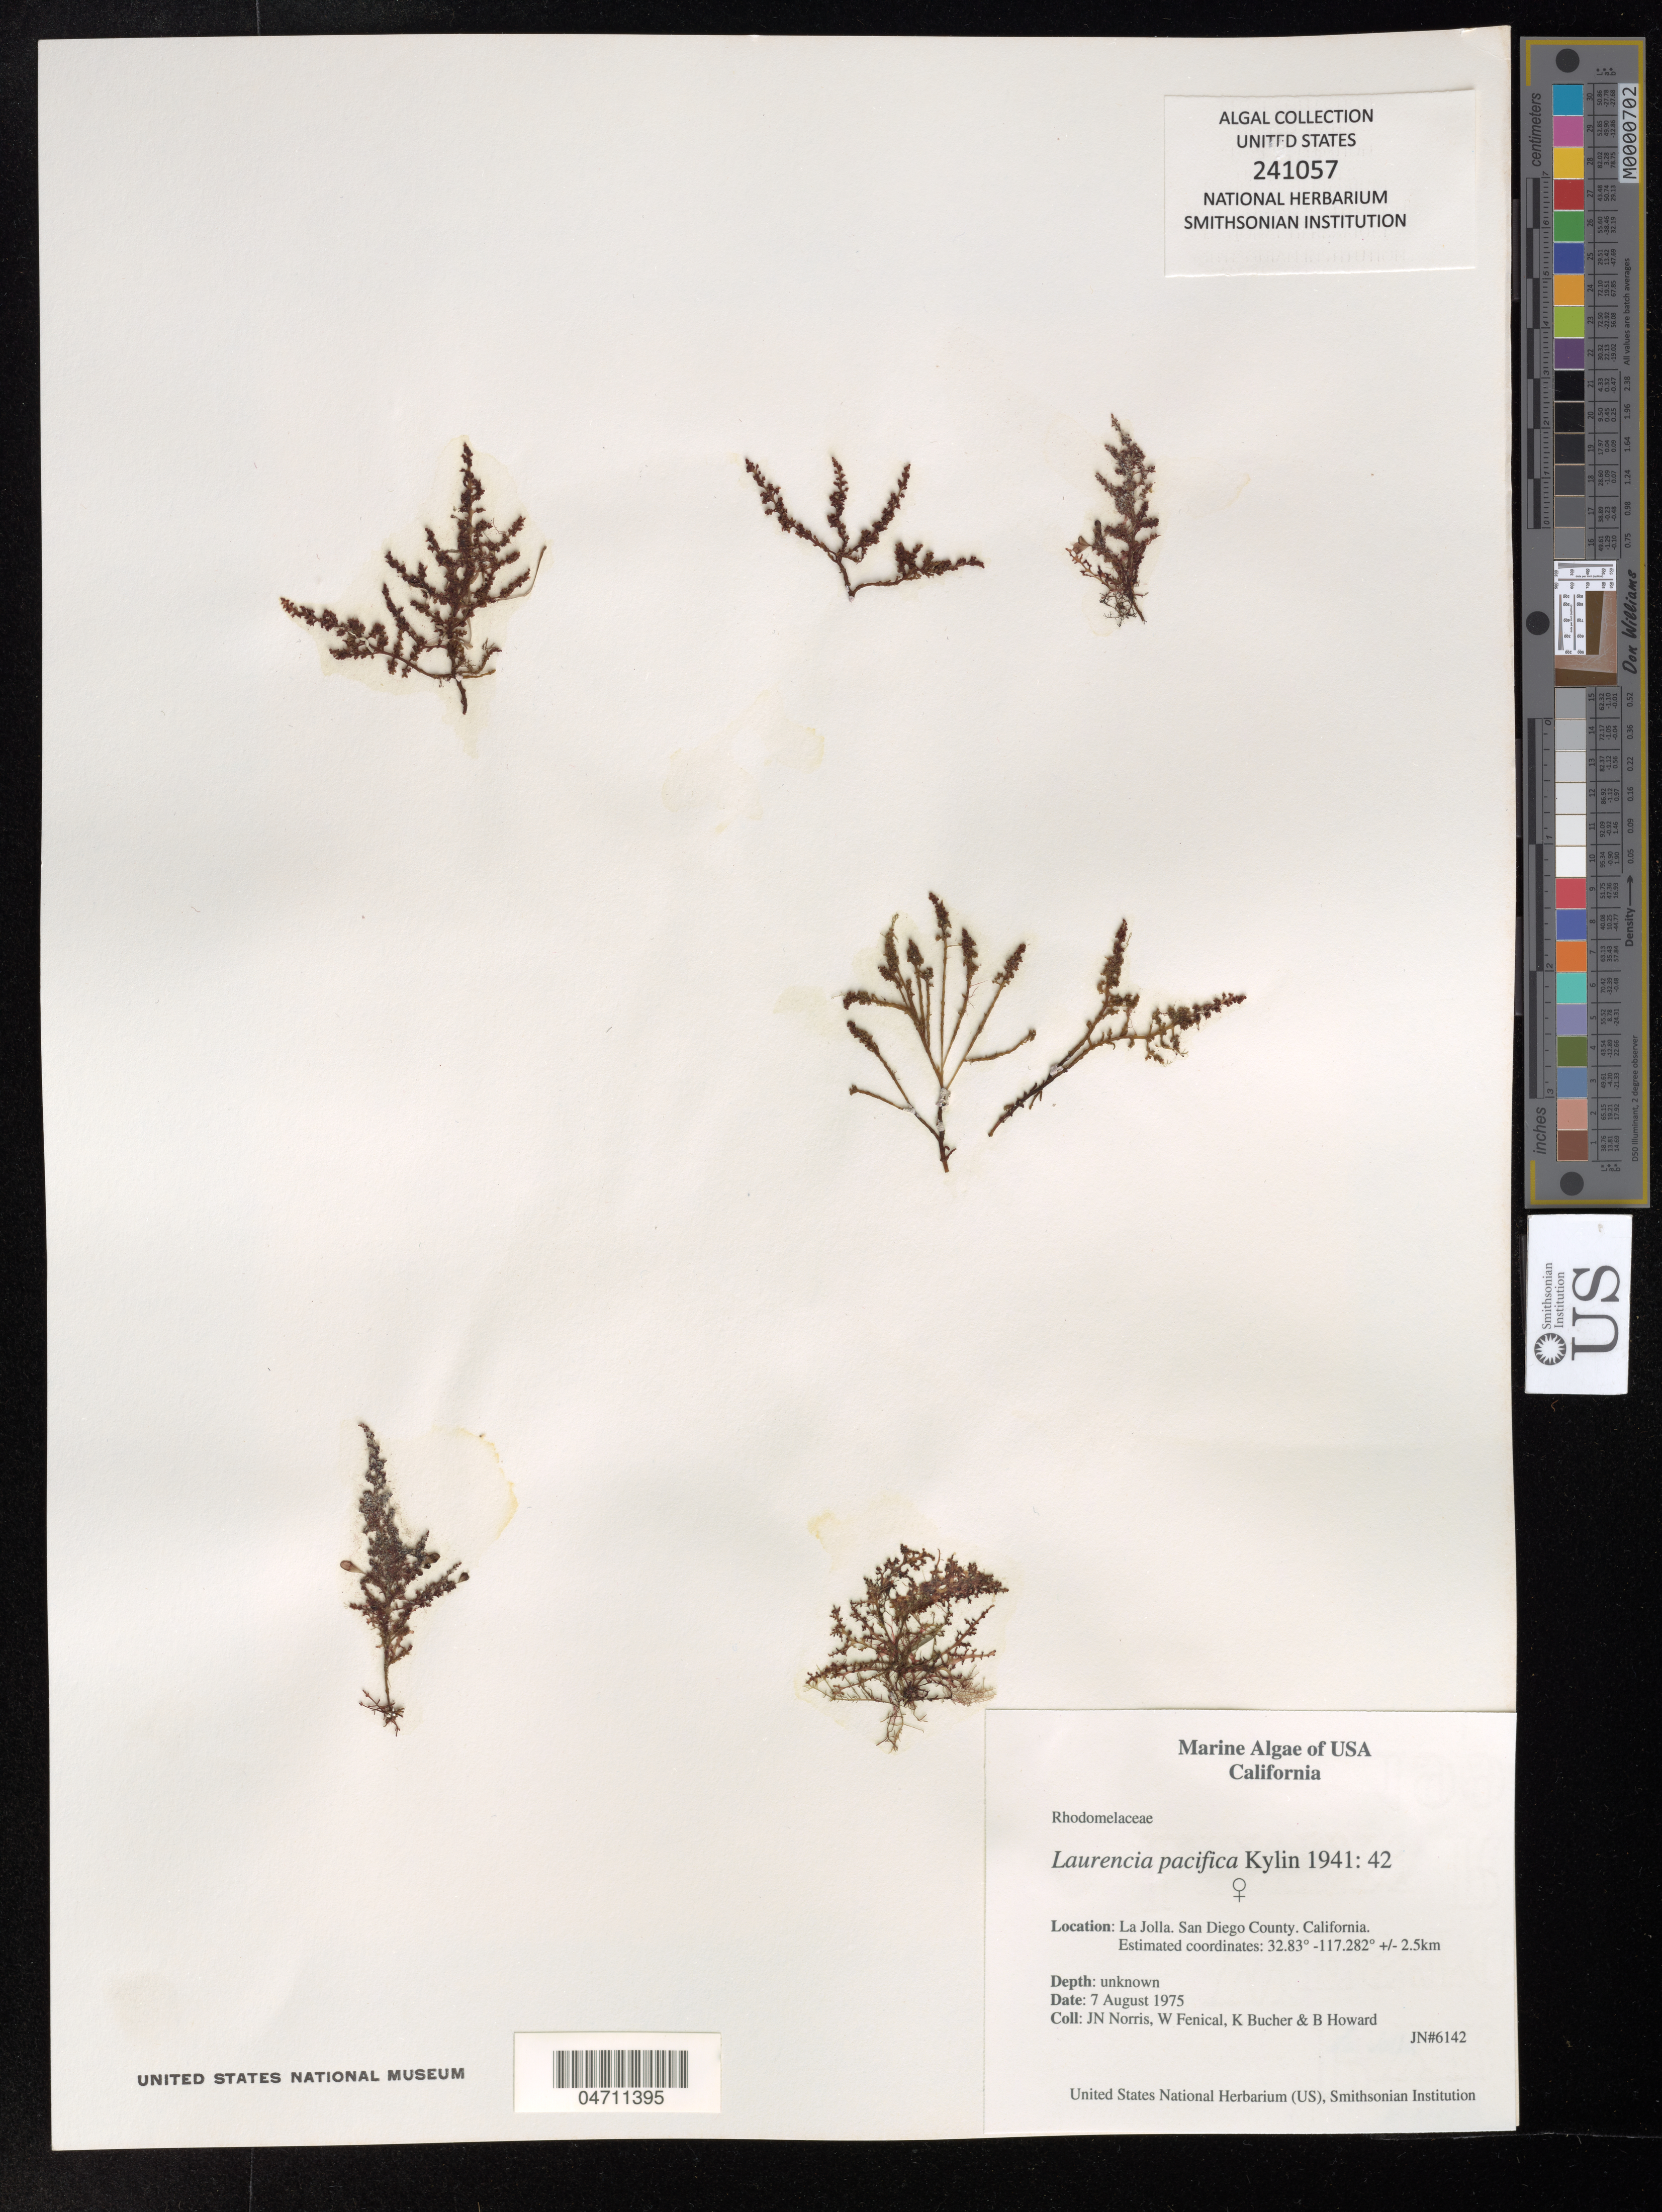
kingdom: Plantae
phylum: Rhodophyta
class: Florideophyceae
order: Ceramiales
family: Rhodomelaceae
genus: Laurencia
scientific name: Laurencia pacifica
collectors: J. Norris, W. Fenical, K. E. Bucher & B. Howard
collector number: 6142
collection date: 1975-08-07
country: United States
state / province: California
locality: La Jolla, San Diego County.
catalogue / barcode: US 241057